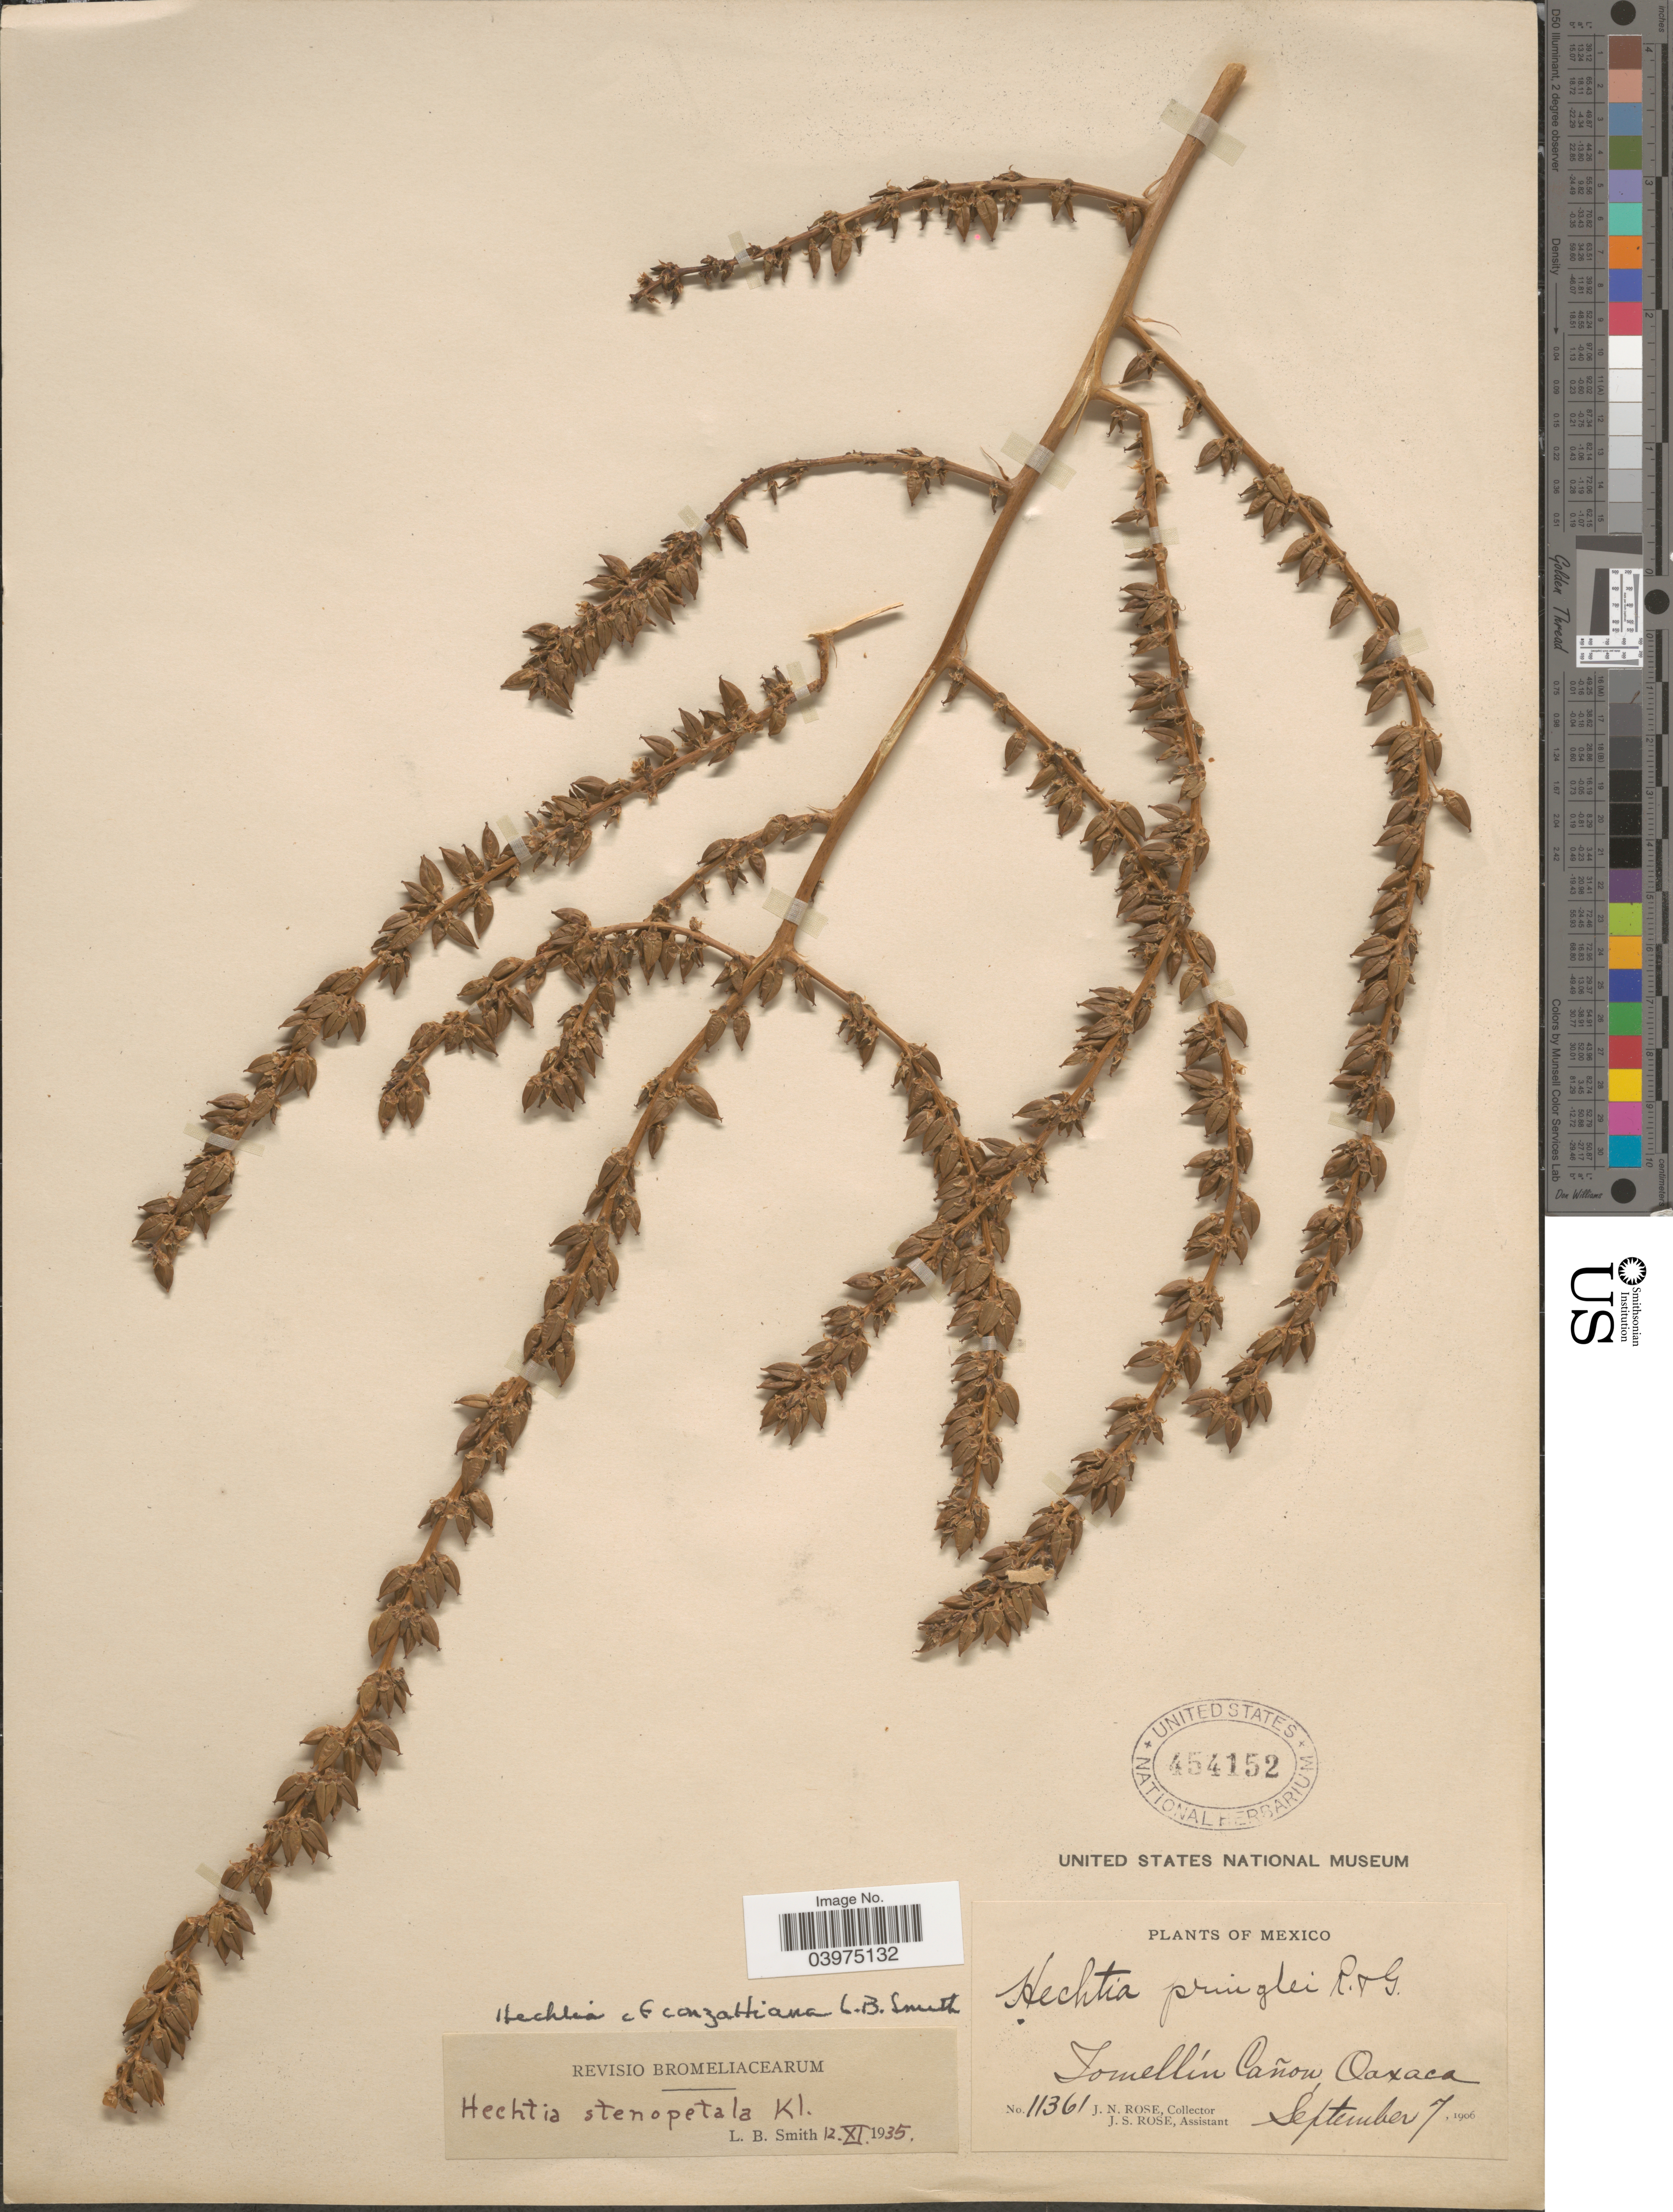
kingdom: Plantae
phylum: Tracheophyta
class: Liliopsida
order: Poales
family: Bromeliaceae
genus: Hechtia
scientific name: Hechtia conzattiana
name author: L.B. Sm.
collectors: J. N. Rose & J. S. Rose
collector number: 11361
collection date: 1906-09-07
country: Mexico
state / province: Oaxaca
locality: Tomellín Cañon.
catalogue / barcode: US 454152